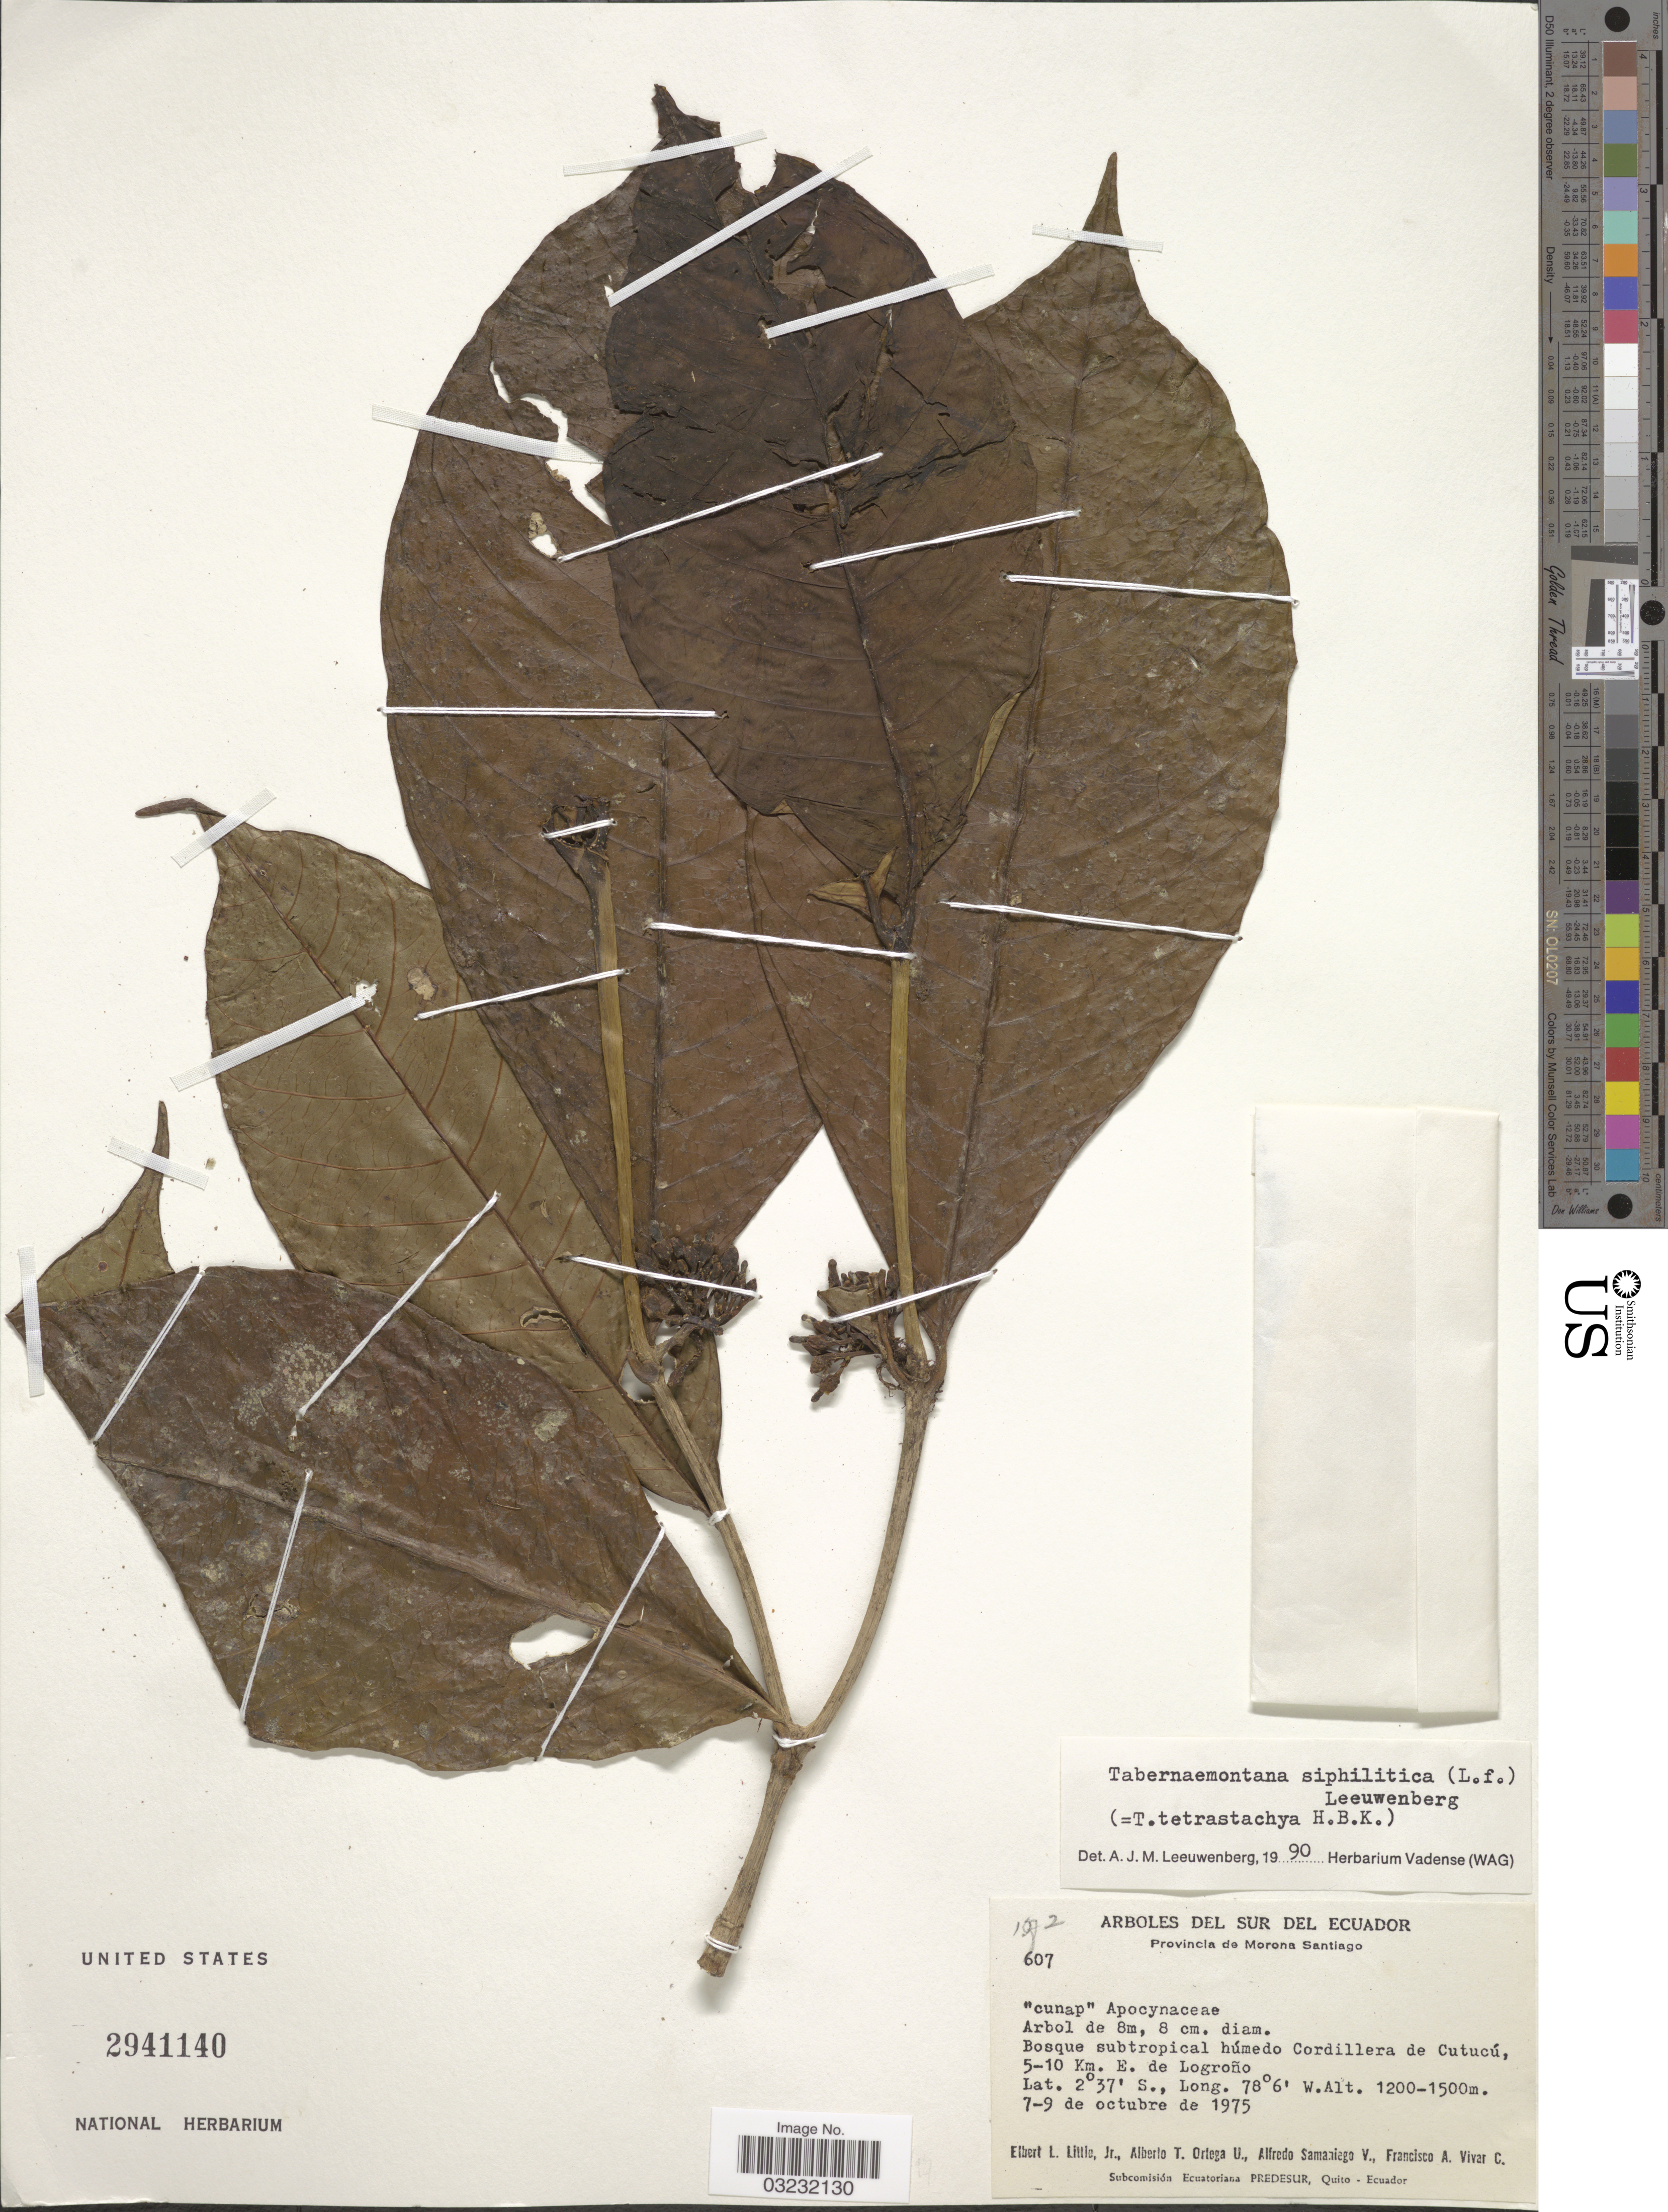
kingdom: Plantae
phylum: Tracheophyta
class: Magnoliopsida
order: Gentianales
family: Apocynaceae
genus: Tabernaemontana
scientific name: Tabernaemontana siphilitica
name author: (L. f.) Leeuwenb.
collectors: E. L. Little, A. T. Ortega U., A. V. Samaniego & F. A. Vivar C.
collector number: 607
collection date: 1975-10-07/1975-10-09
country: Ecuador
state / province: Morona-Santiago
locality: Provincia de Morona Santiago. Bosque subtropical húmedo Cordillera de Cutucú, 5-10 Km. E. de Logroño.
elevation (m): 1200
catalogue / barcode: US 2941140